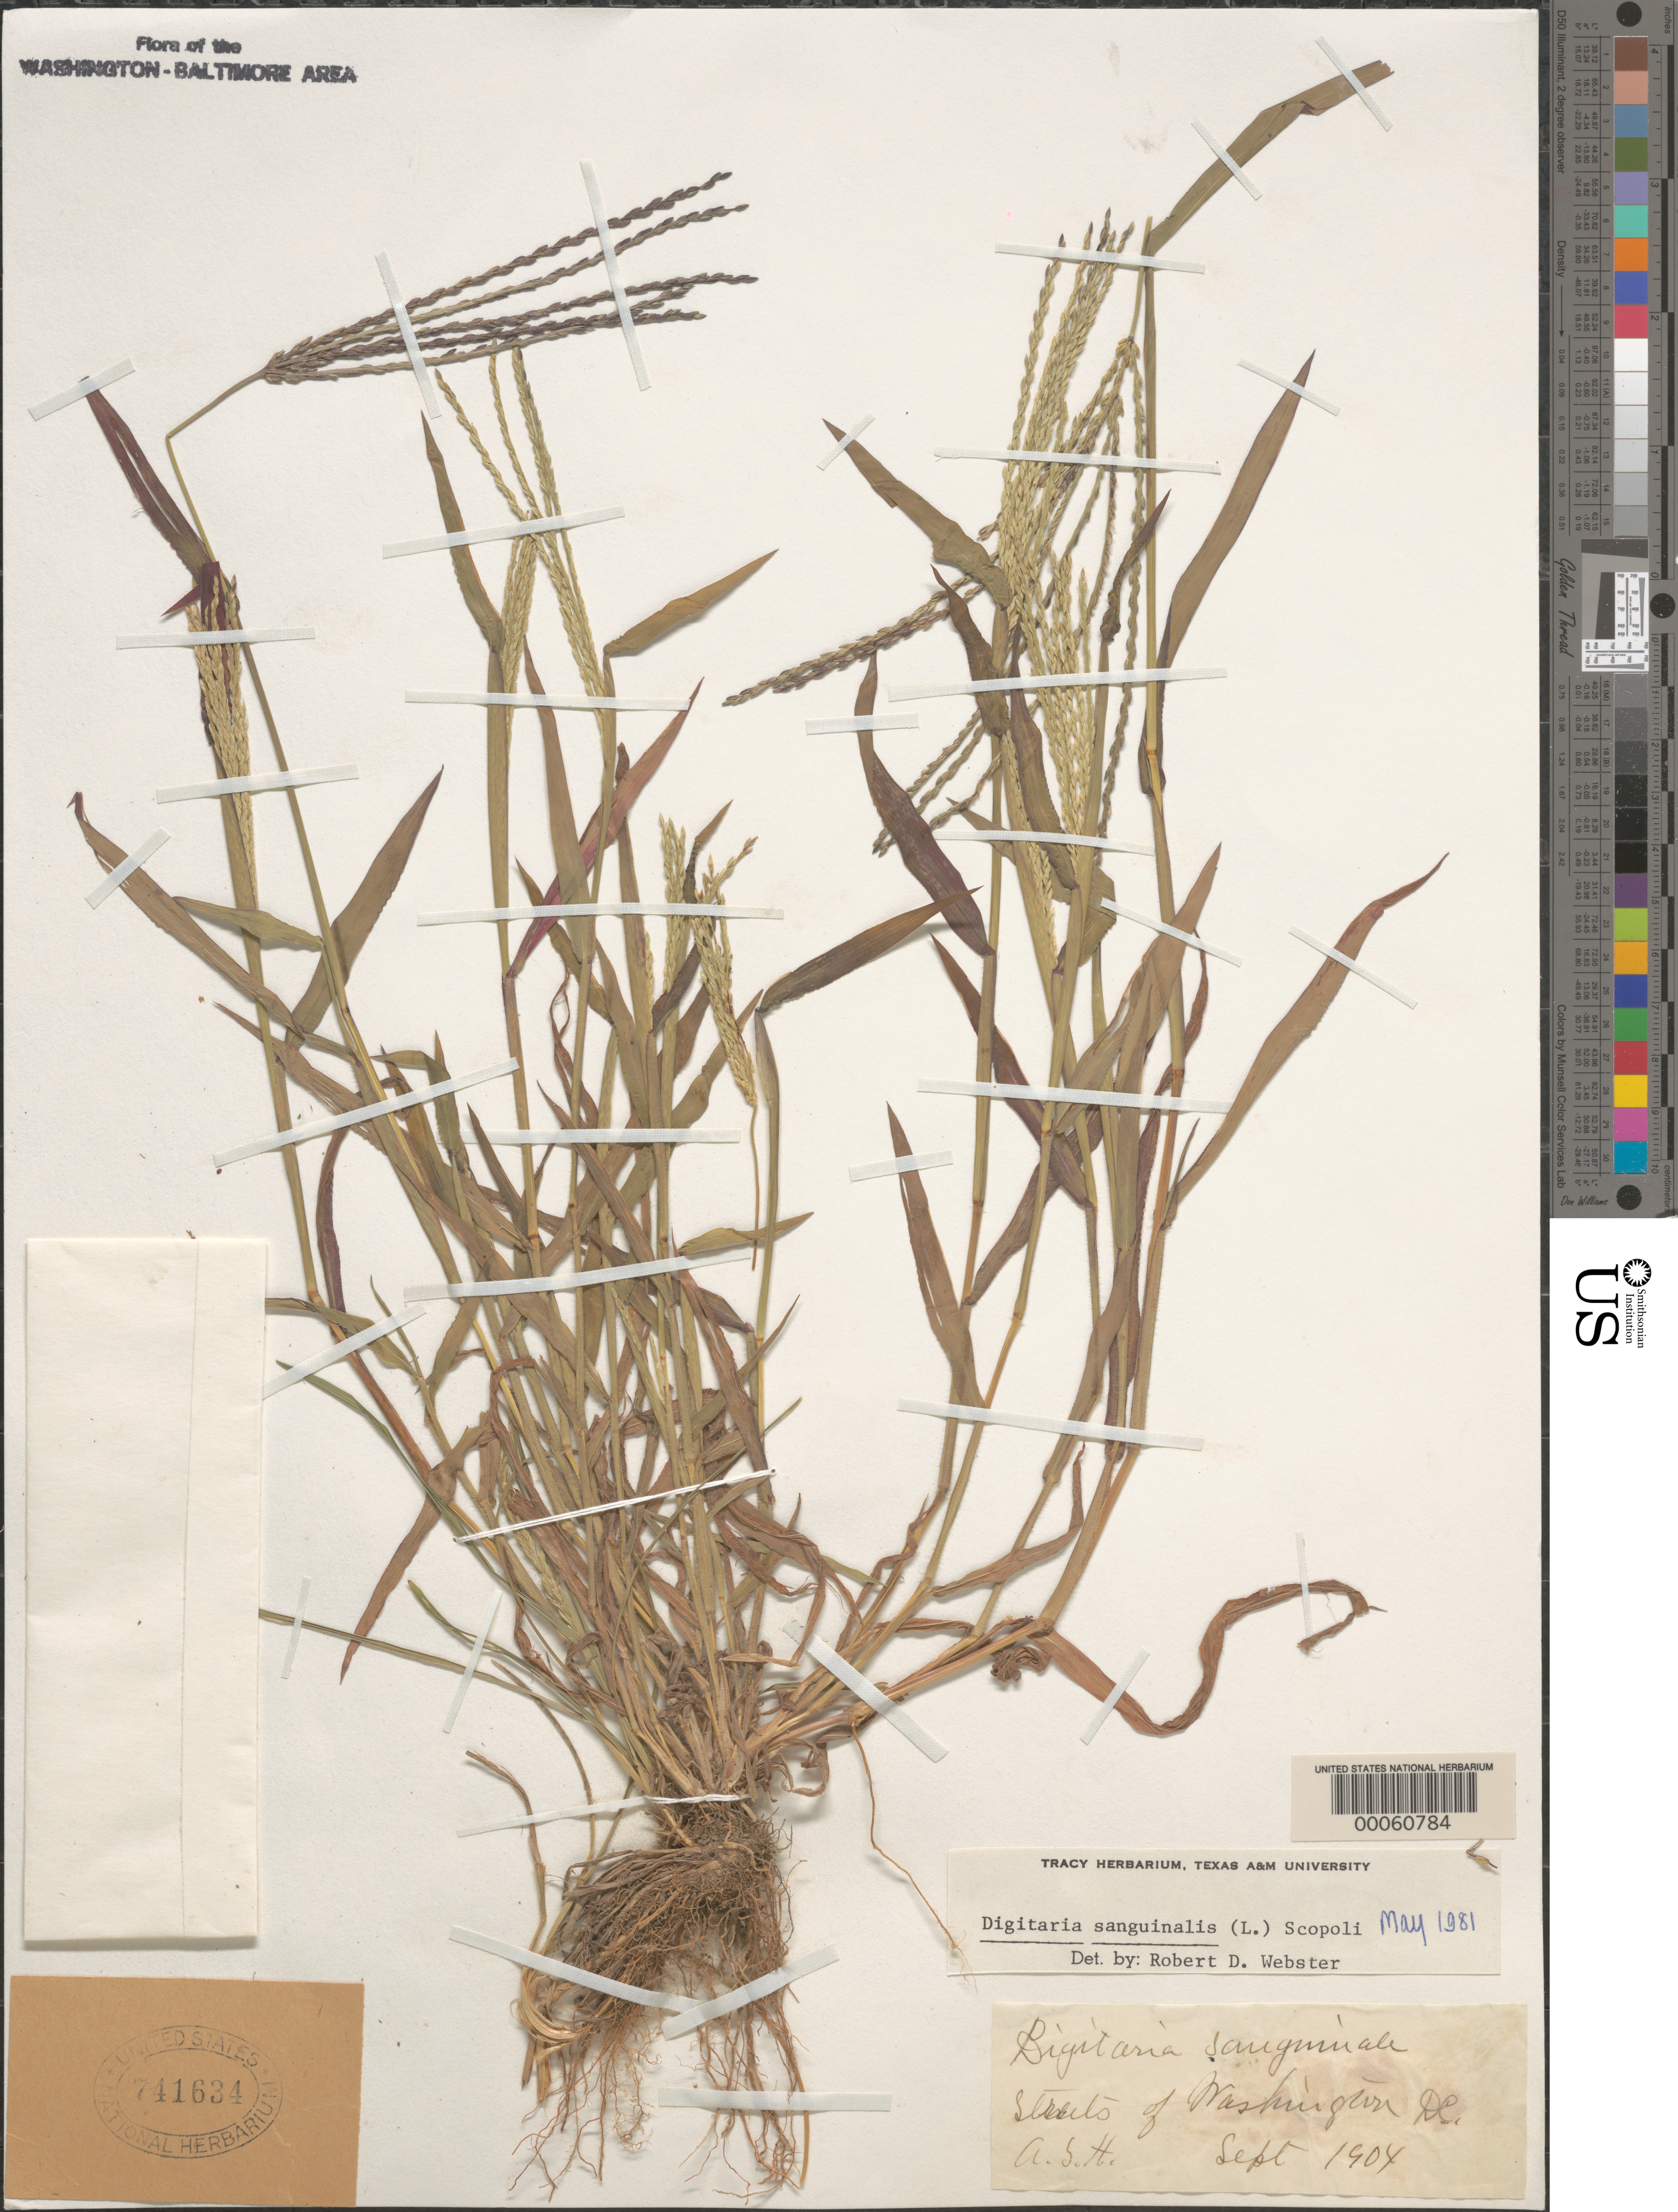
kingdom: Plantae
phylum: Tracheophyta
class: Liliopsida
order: Poales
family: Poaceae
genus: Digitaria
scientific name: Digitaria sanguinalis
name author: (L.) Scop.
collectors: A. S. Hitchcock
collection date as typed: Sep 1904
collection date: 1904-09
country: United States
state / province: District of Columbia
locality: Streets of Washington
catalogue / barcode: US 741634